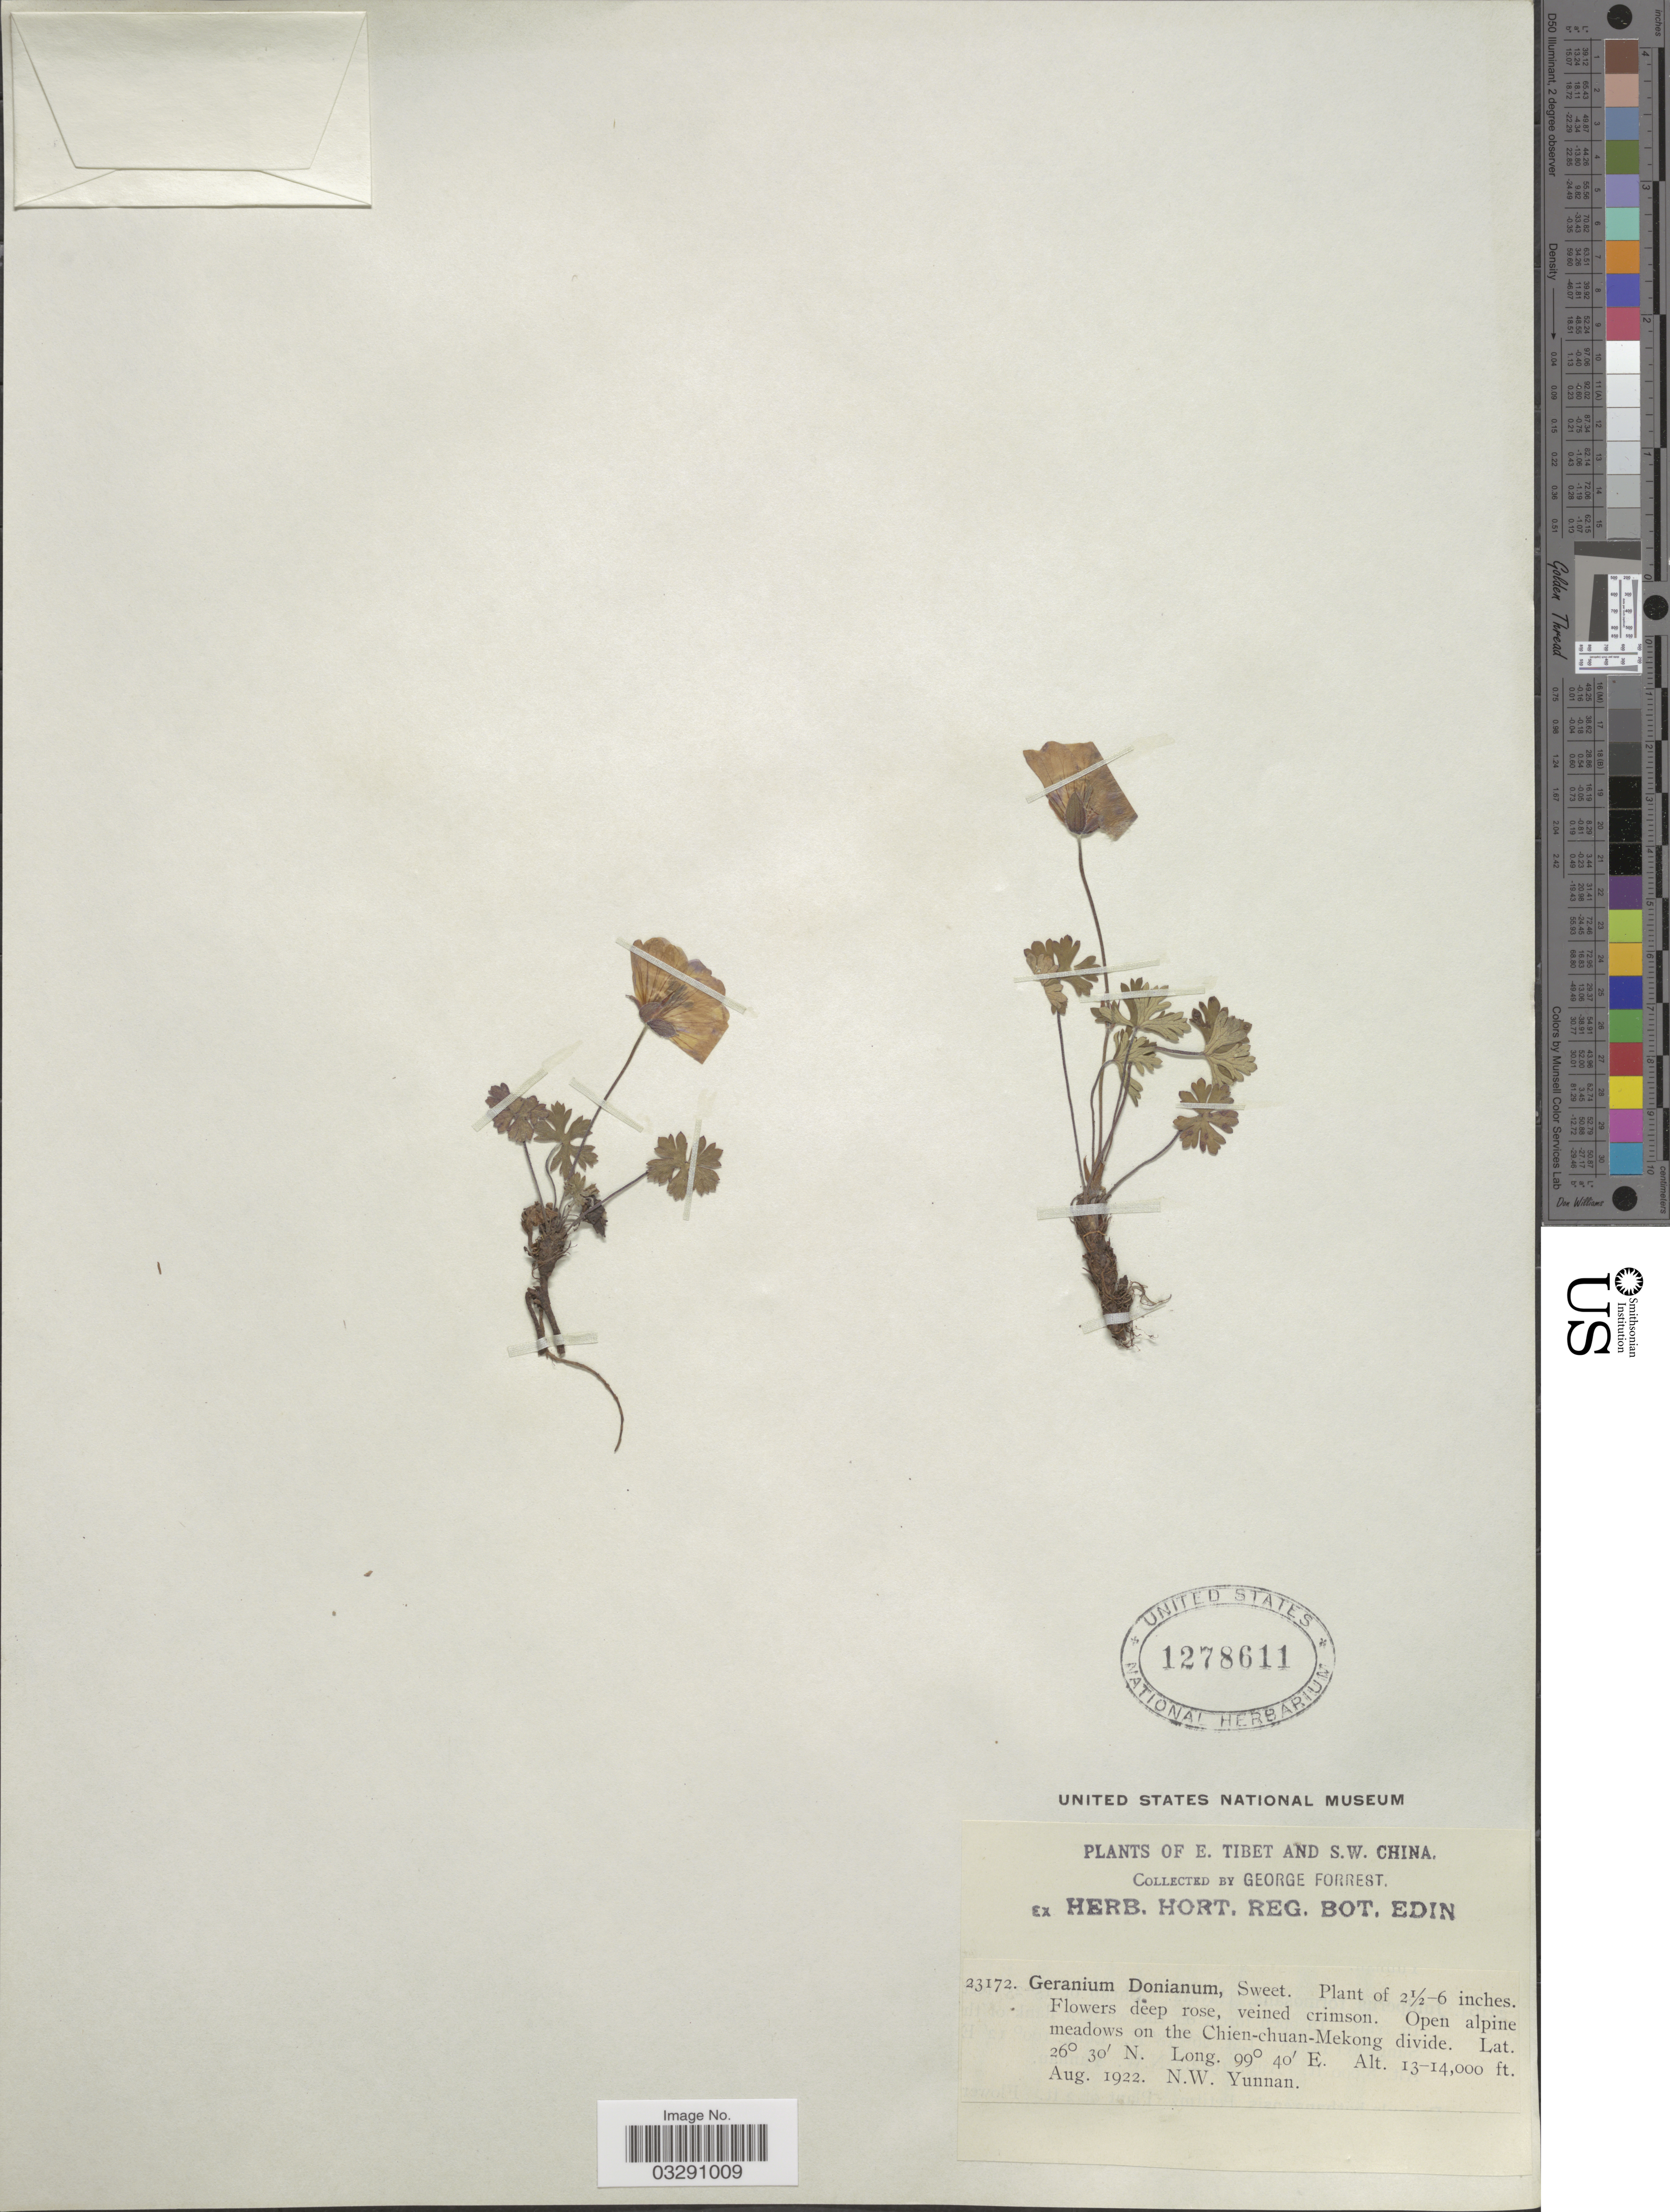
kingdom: Plantae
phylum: Tracheophyta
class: Magnoliopsida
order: Geraniales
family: Geraniaceae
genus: Geranium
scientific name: Geranium donianum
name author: Sweet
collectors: G. Forrest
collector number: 23172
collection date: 1922-08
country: China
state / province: Yunnan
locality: E. Tibet and S.W. China. Open alpine meadows on the Chien-chuan-Mekong divide. N.W. Yunnan.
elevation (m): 3962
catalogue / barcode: US 1278611